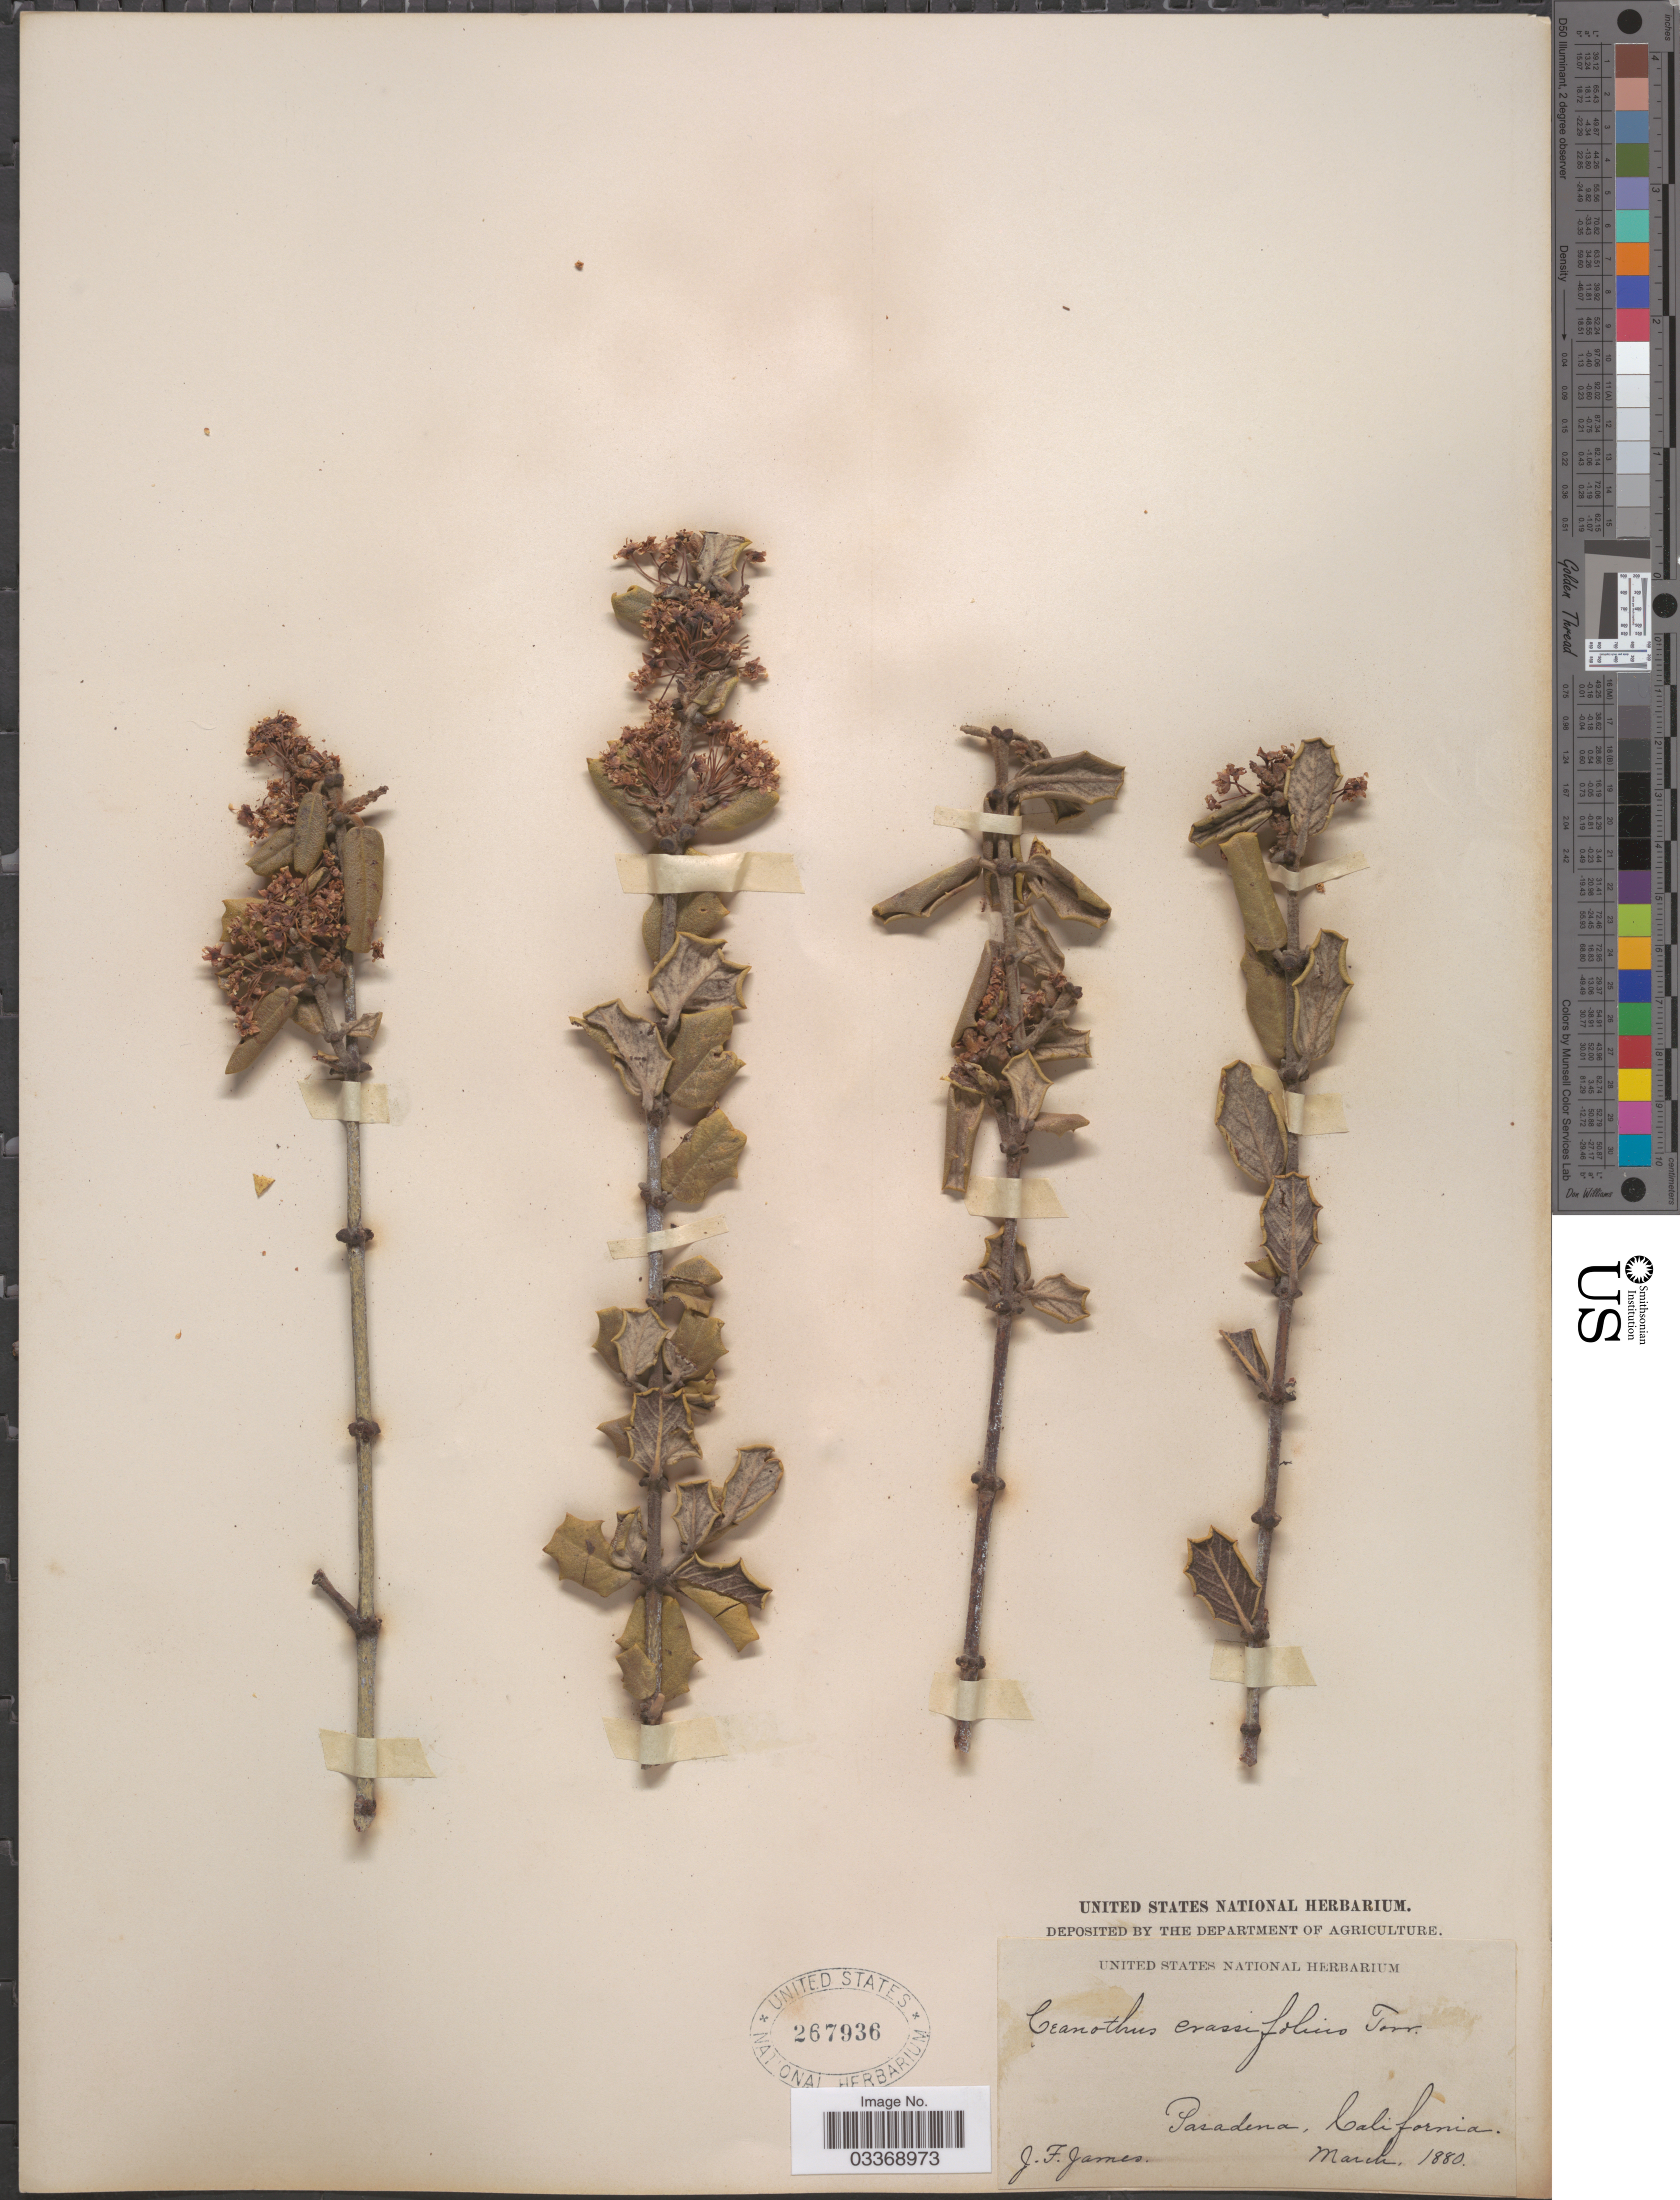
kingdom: Plantae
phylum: Tracheophyta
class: Magnoliopsida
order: Rosales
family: Rhamnaceae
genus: Ceanothus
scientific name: Ceanothus crassifolius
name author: Torr.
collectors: J. James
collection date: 1880-03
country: United States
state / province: California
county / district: Los Angeles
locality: Pasadena.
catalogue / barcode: US 267936